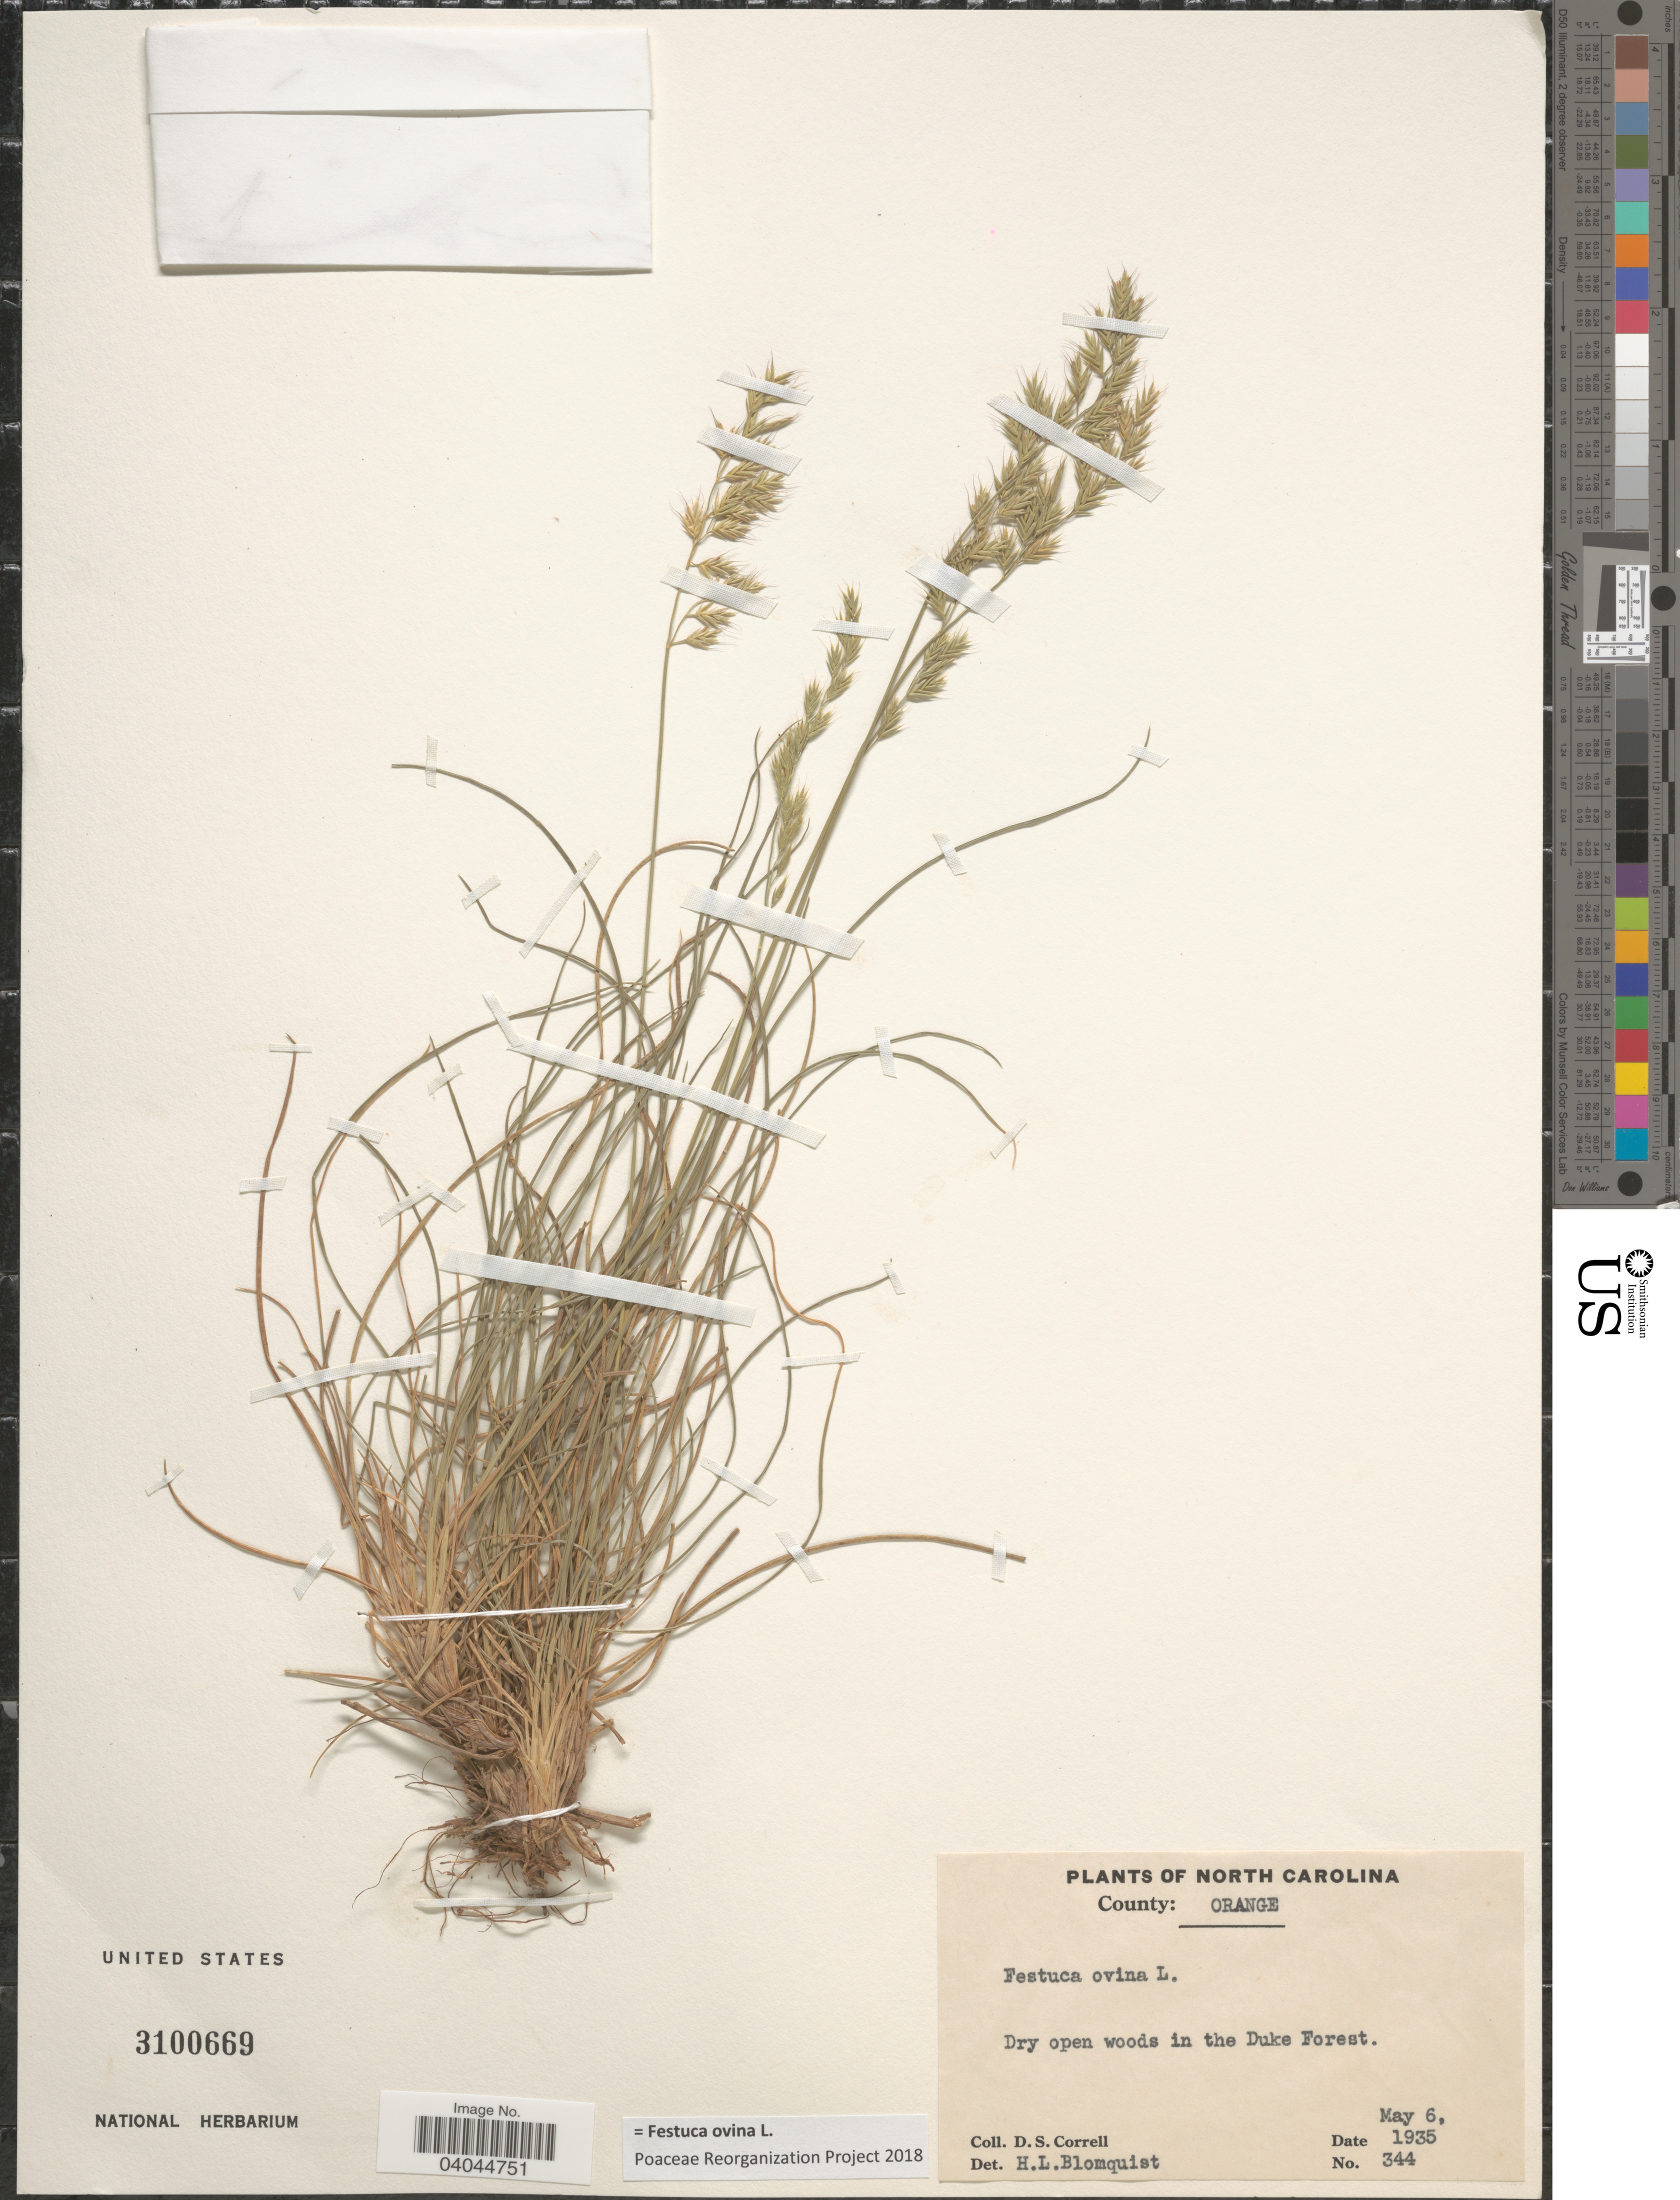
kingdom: Plantae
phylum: Tracheophyta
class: Liliopsida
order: Poales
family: Poaceae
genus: Festuca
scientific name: Festuca ovina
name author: L.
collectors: D. S. Correll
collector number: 344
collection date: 1935-05-06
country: United States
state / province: North Carolina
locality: County: Orange. Dry open woods in the Duke Forest.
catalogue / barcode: US 3100669